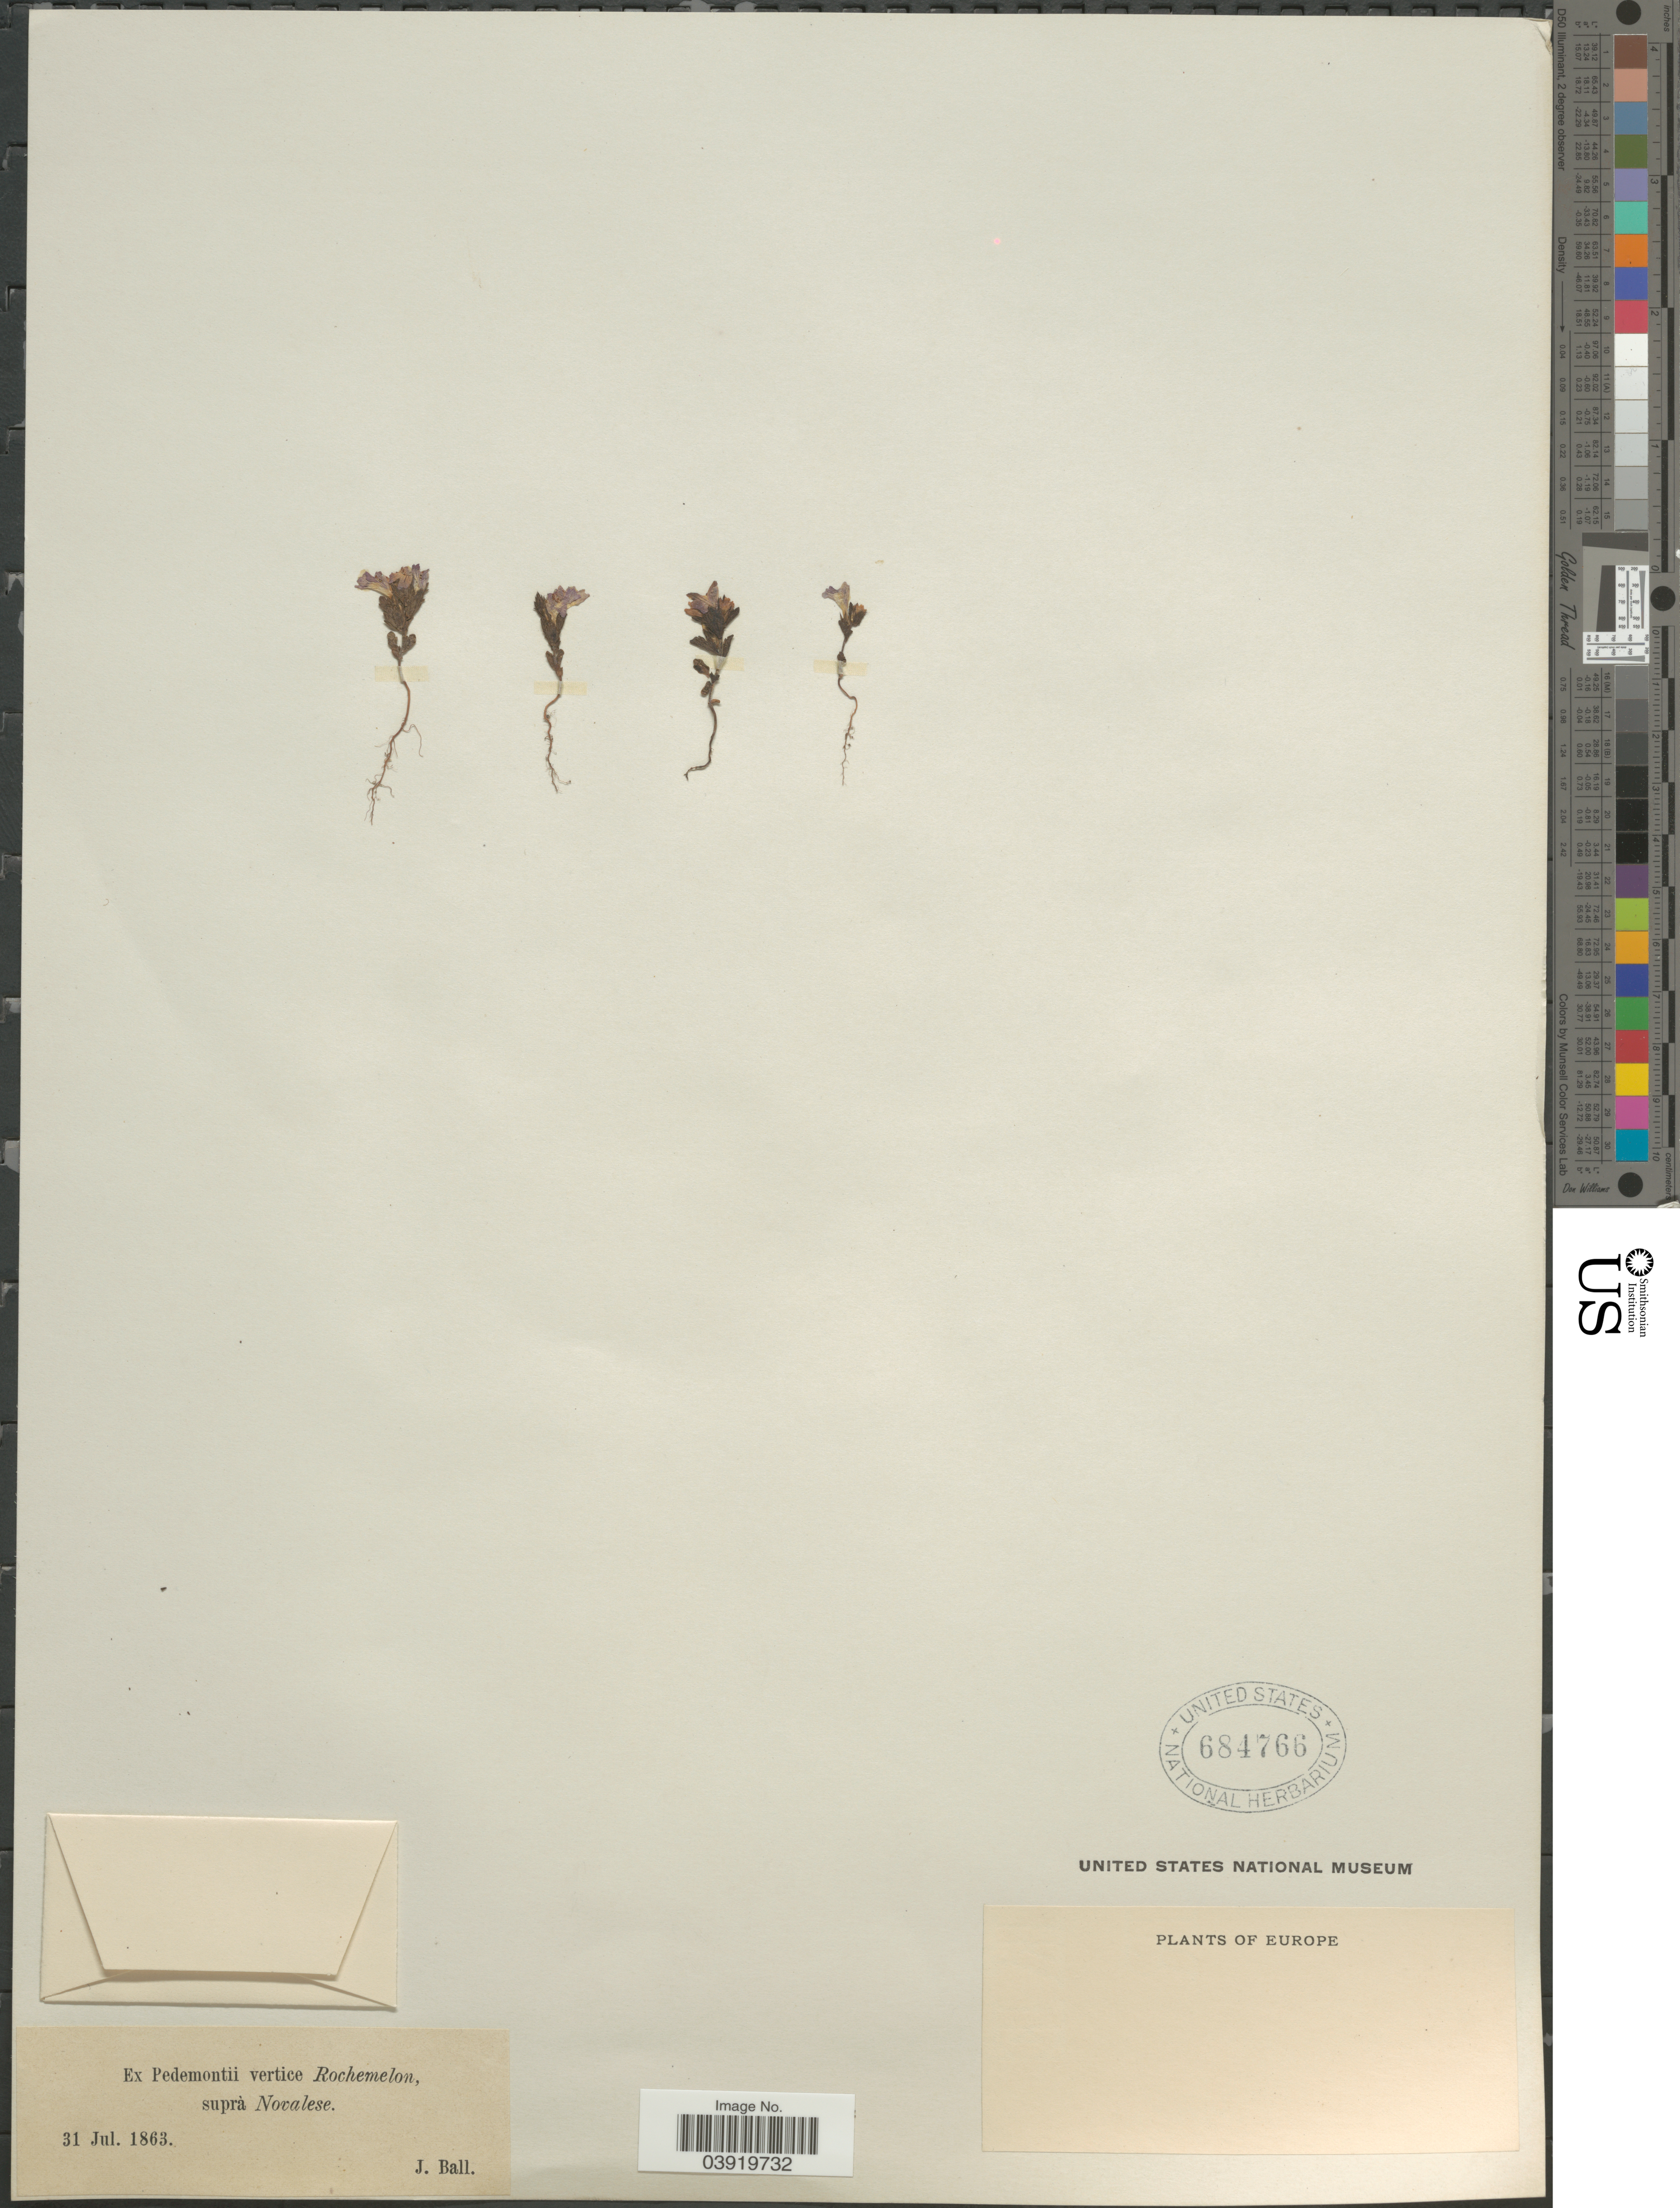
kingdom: Plantae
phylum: Tracheophyta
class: Magnoliopsida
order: Lamiales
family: Orobanchaceae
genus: Euphrasia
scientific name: Euphrasia sp.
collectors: J. Ball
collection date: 1863-07-31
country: Italy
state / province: Piedmont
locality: Ex Pedemontii vertice Rochemelon, suprà Novalese.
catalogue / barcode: US 684766